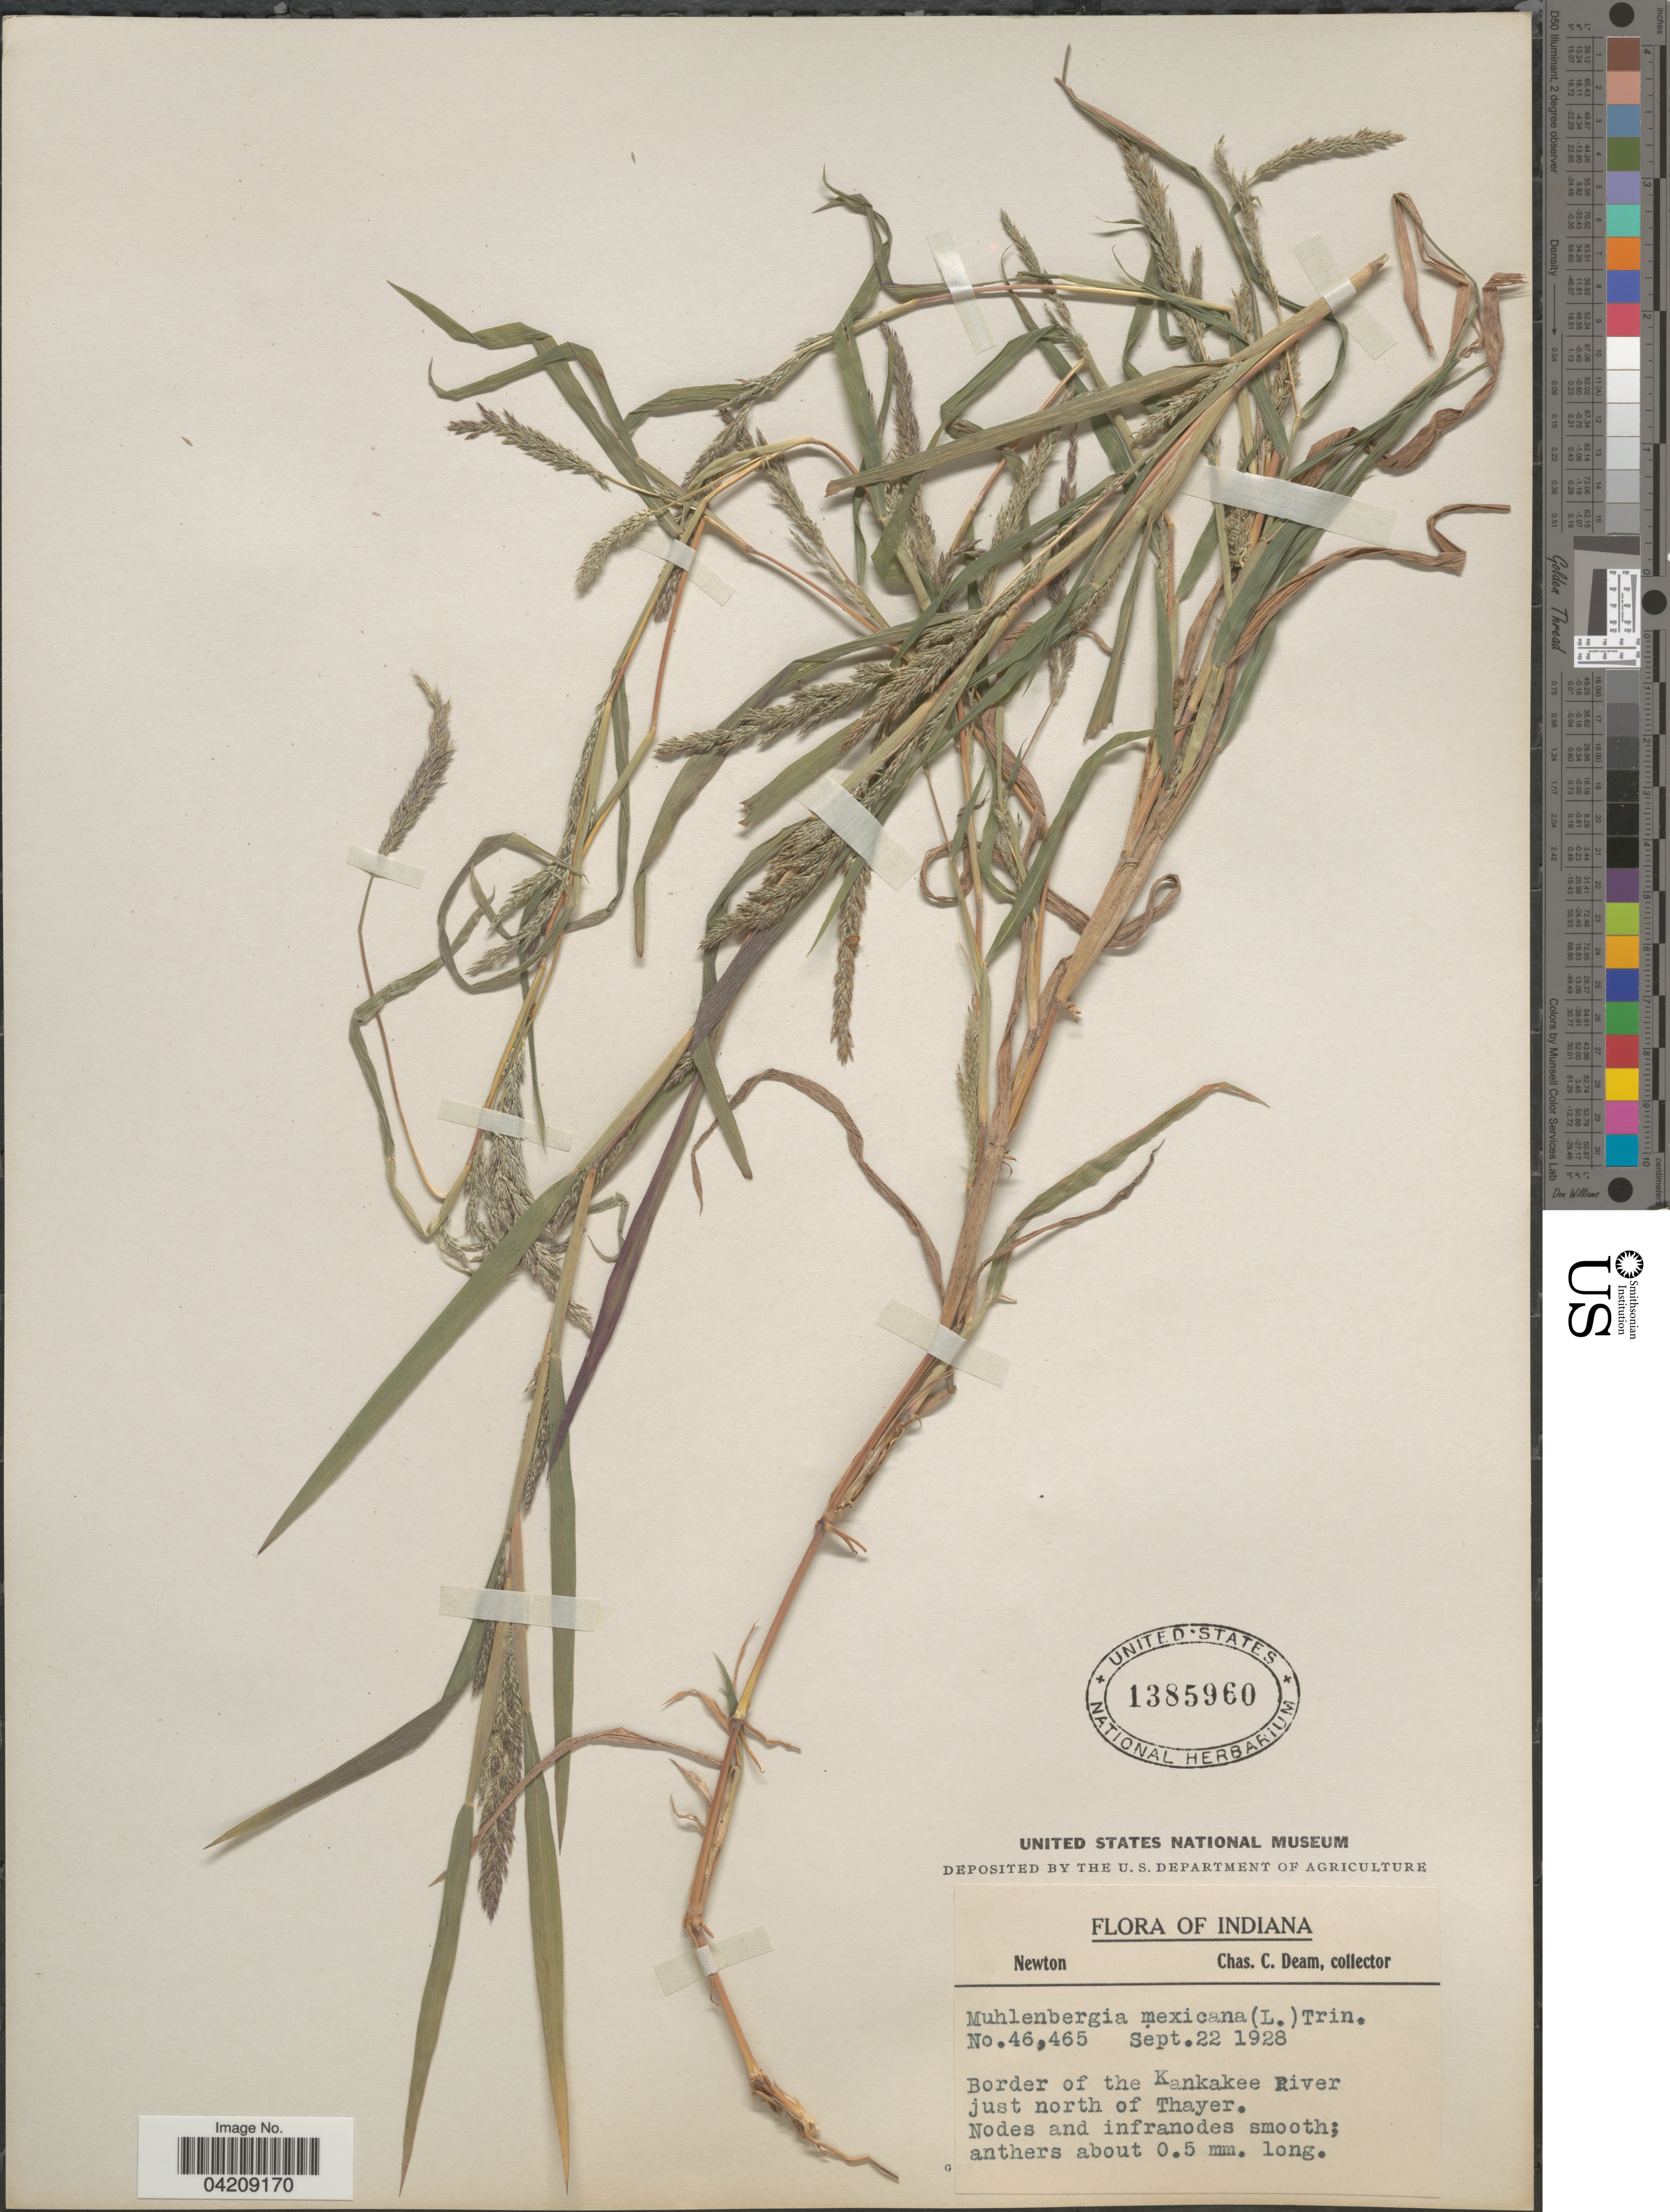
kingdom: Plantae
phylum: Tracheophyta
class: Liliopsida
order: Poales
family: Poaceae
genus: Muhlenbergia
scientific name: Muhlenbergia frondosa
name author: (Poir.) Fernald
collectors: C. C. Deam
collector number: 46465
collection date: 1928-09-22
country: United States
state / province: Indiana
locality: Newton. Border of the Kankakee River just north of Thayer.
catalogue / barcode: US 1385960